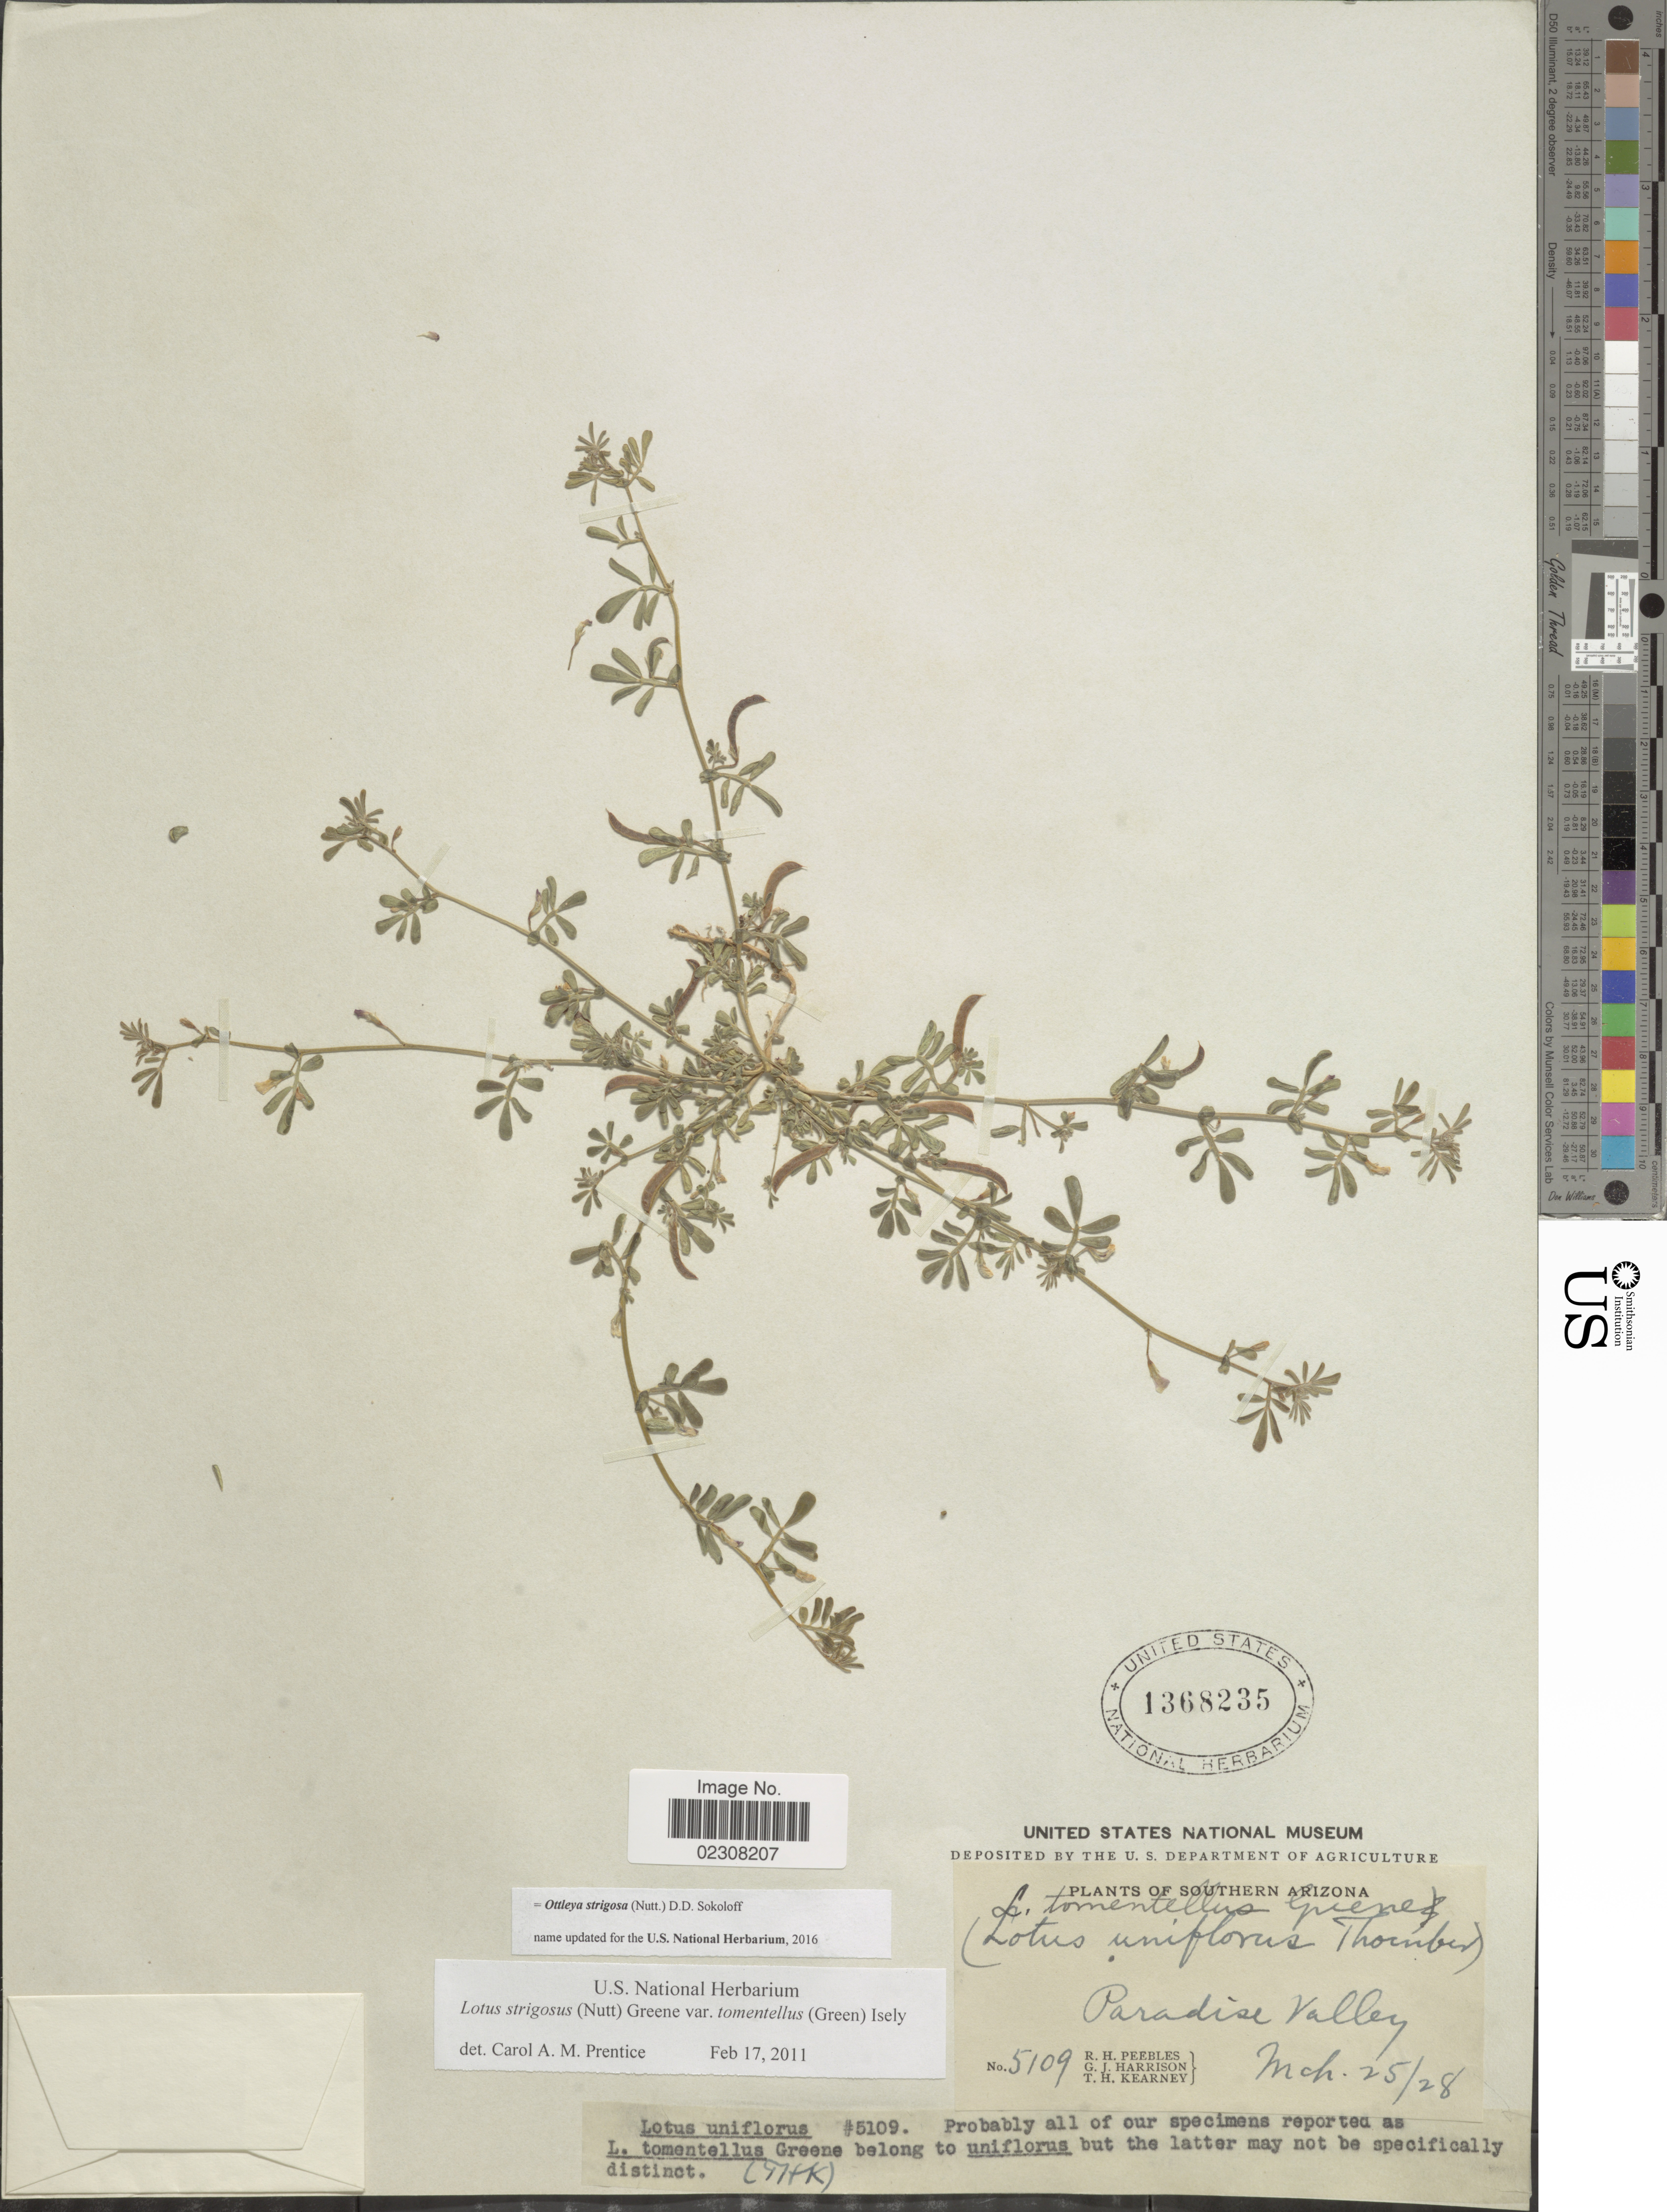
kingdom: Plantae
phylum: Tracheophyta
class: Magnoliopsida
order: Fabales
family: Fabaceae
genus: Ottleya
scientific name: Ottleya strigosa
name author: (Nutt.) D.D. Sokoloff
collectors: R. H. Peebles, G. J. Harrison & T. H. Kearney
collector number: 5109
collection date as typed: Transcribed d/m/y: 25/3/28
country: United States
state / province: Arizona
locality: Southern Arizona, Paradise Valley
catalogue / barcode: US 1368235